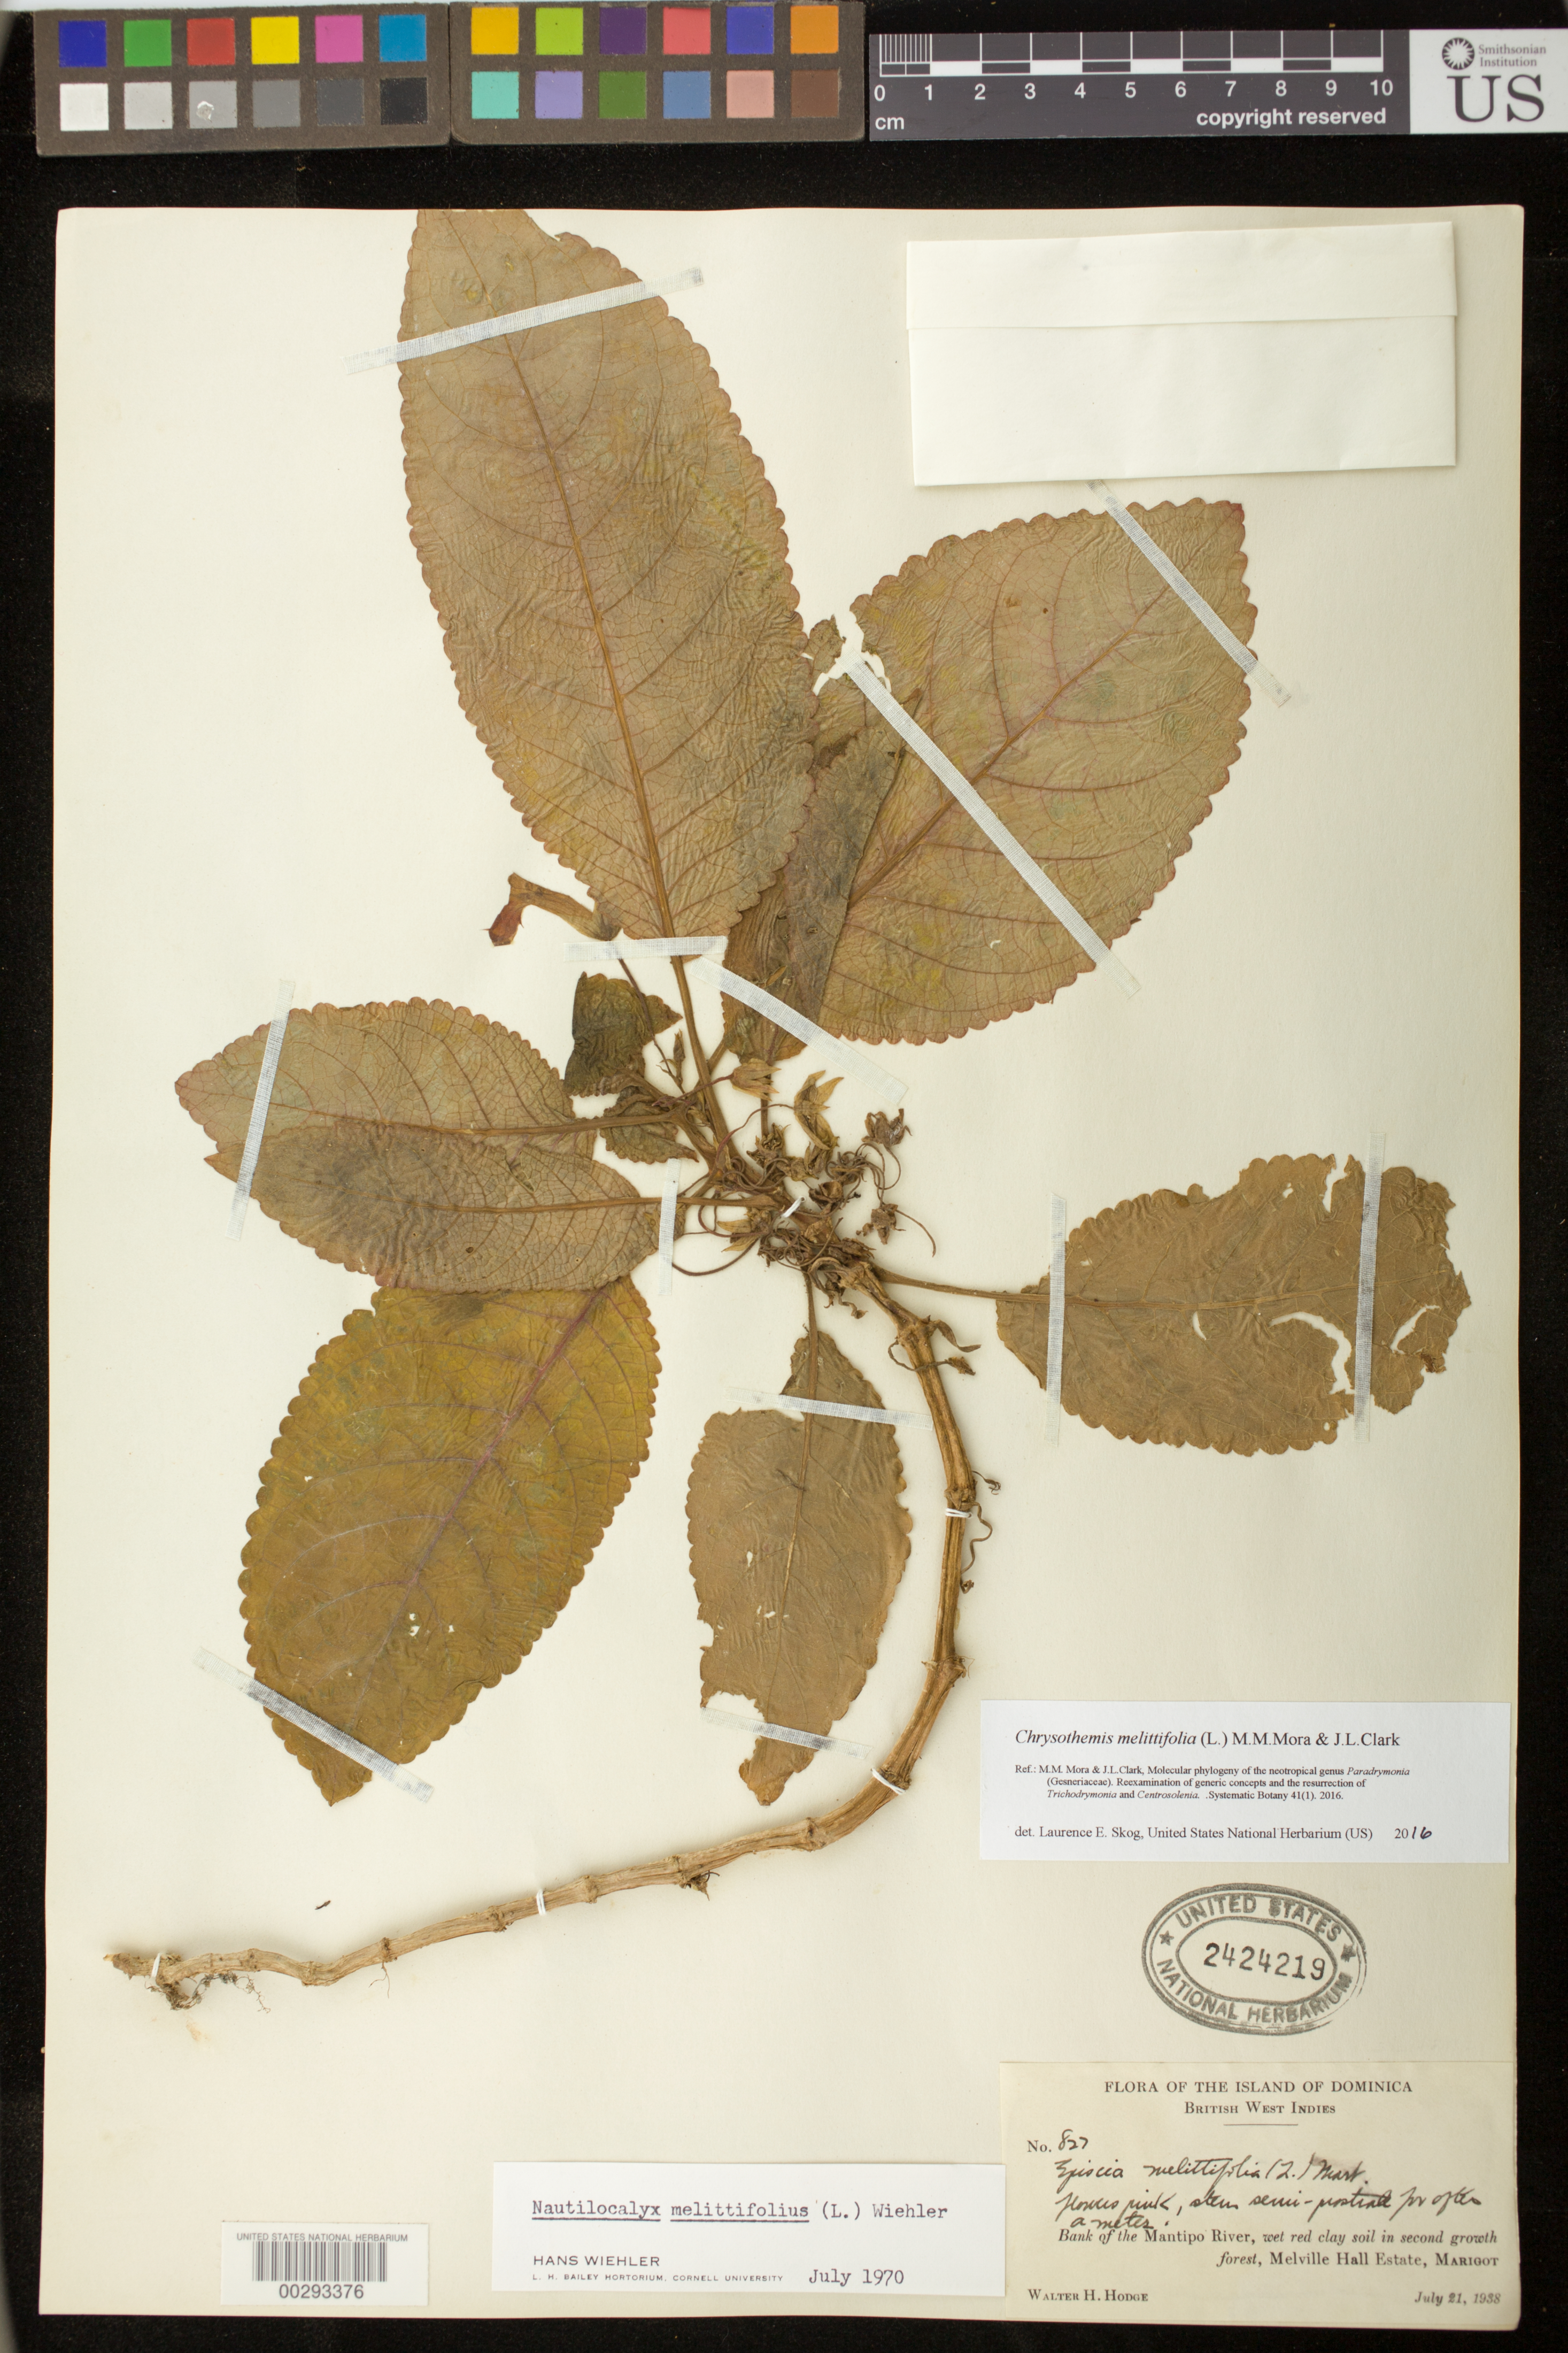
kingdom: Plantae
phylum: Tracheophyta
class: Magnoliopsida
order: Lamiales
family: Gesneriaceae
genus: Chrysothemis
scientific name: Chrysothemis melittifolia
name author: (L.) M.M. Mora & J.L. Clark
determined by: Skog, Laurence E.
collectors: W. Hodge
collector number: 827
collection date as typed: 21 Jul 1938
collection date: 1938-07-21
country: Dominica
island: Dominica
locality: Mantipo River, Melville Hall estate, Marigot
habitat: Wet red clay soil in second growth forest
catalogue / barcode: US 2424219